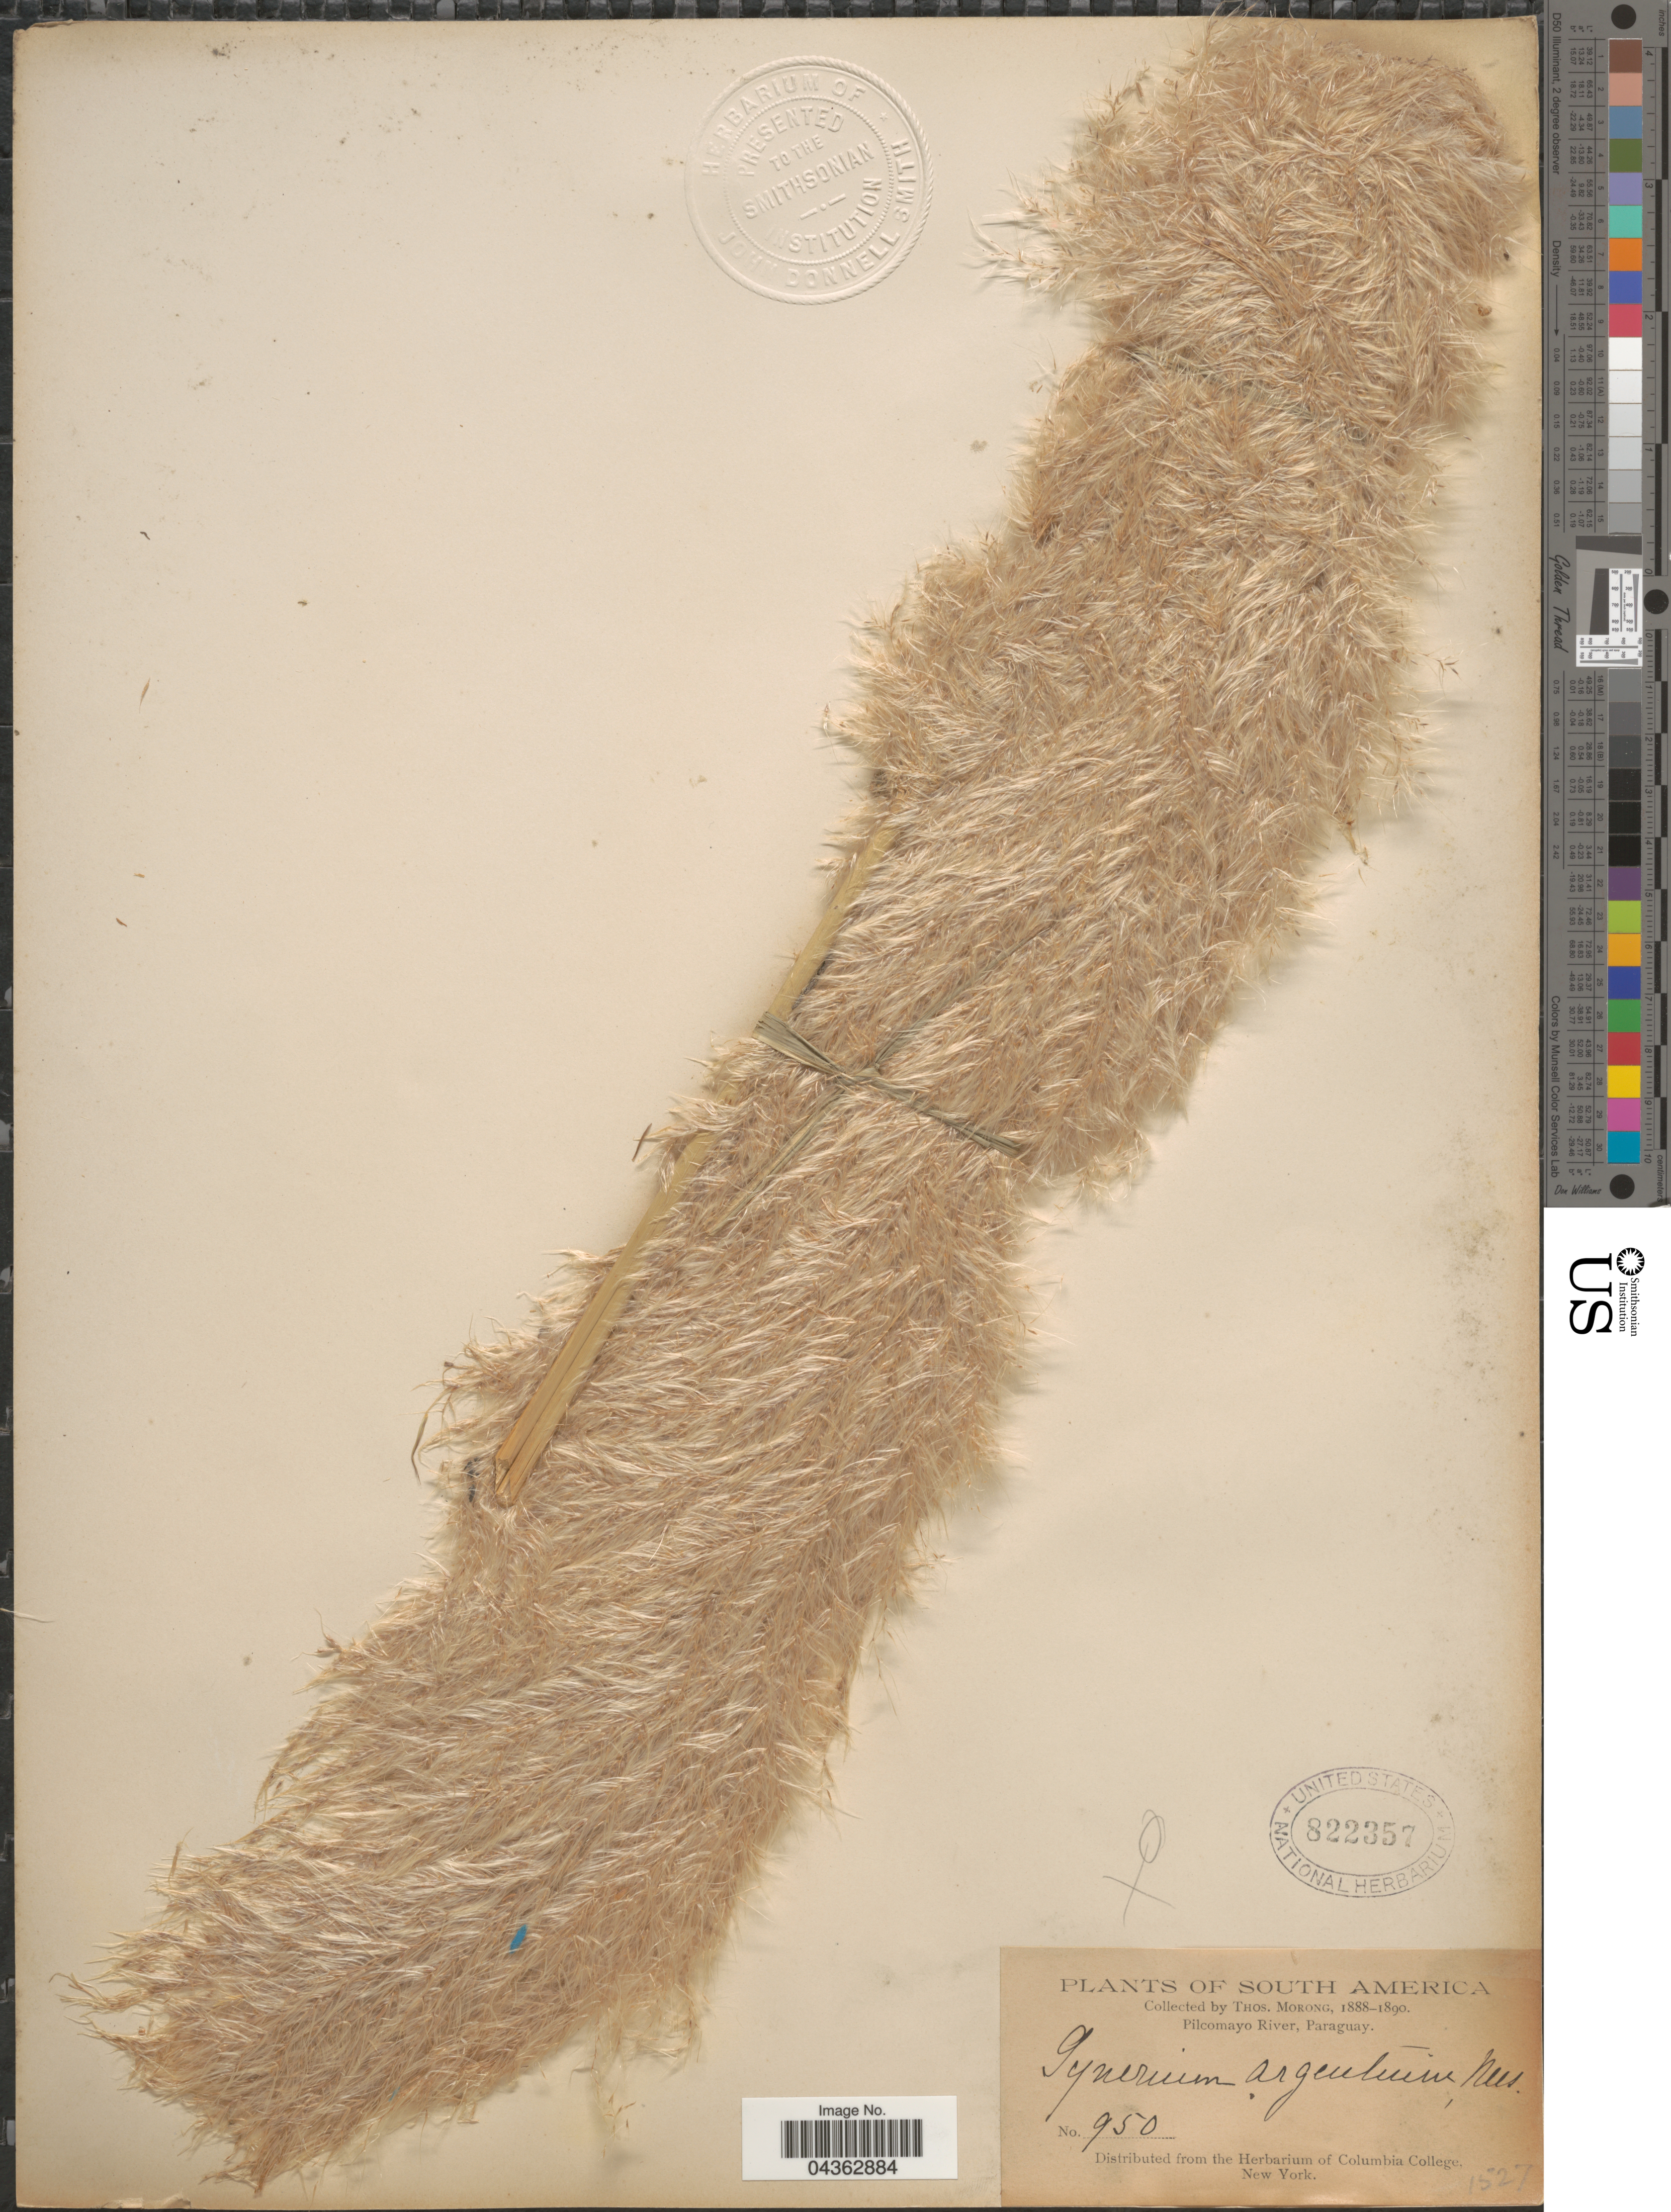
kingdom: Plantae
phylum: Tracheophyta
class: Liliopsida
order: Poales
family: Poaceae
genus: Cortaderia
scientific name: Cortaderia selloana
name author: (Schult. & Schult. f.) Asch. & Graebn.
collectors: ex herb. T. Morong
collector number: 950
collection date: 1888/1890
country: Paraguay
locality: Pilcomayo River.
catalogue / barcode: US 822357